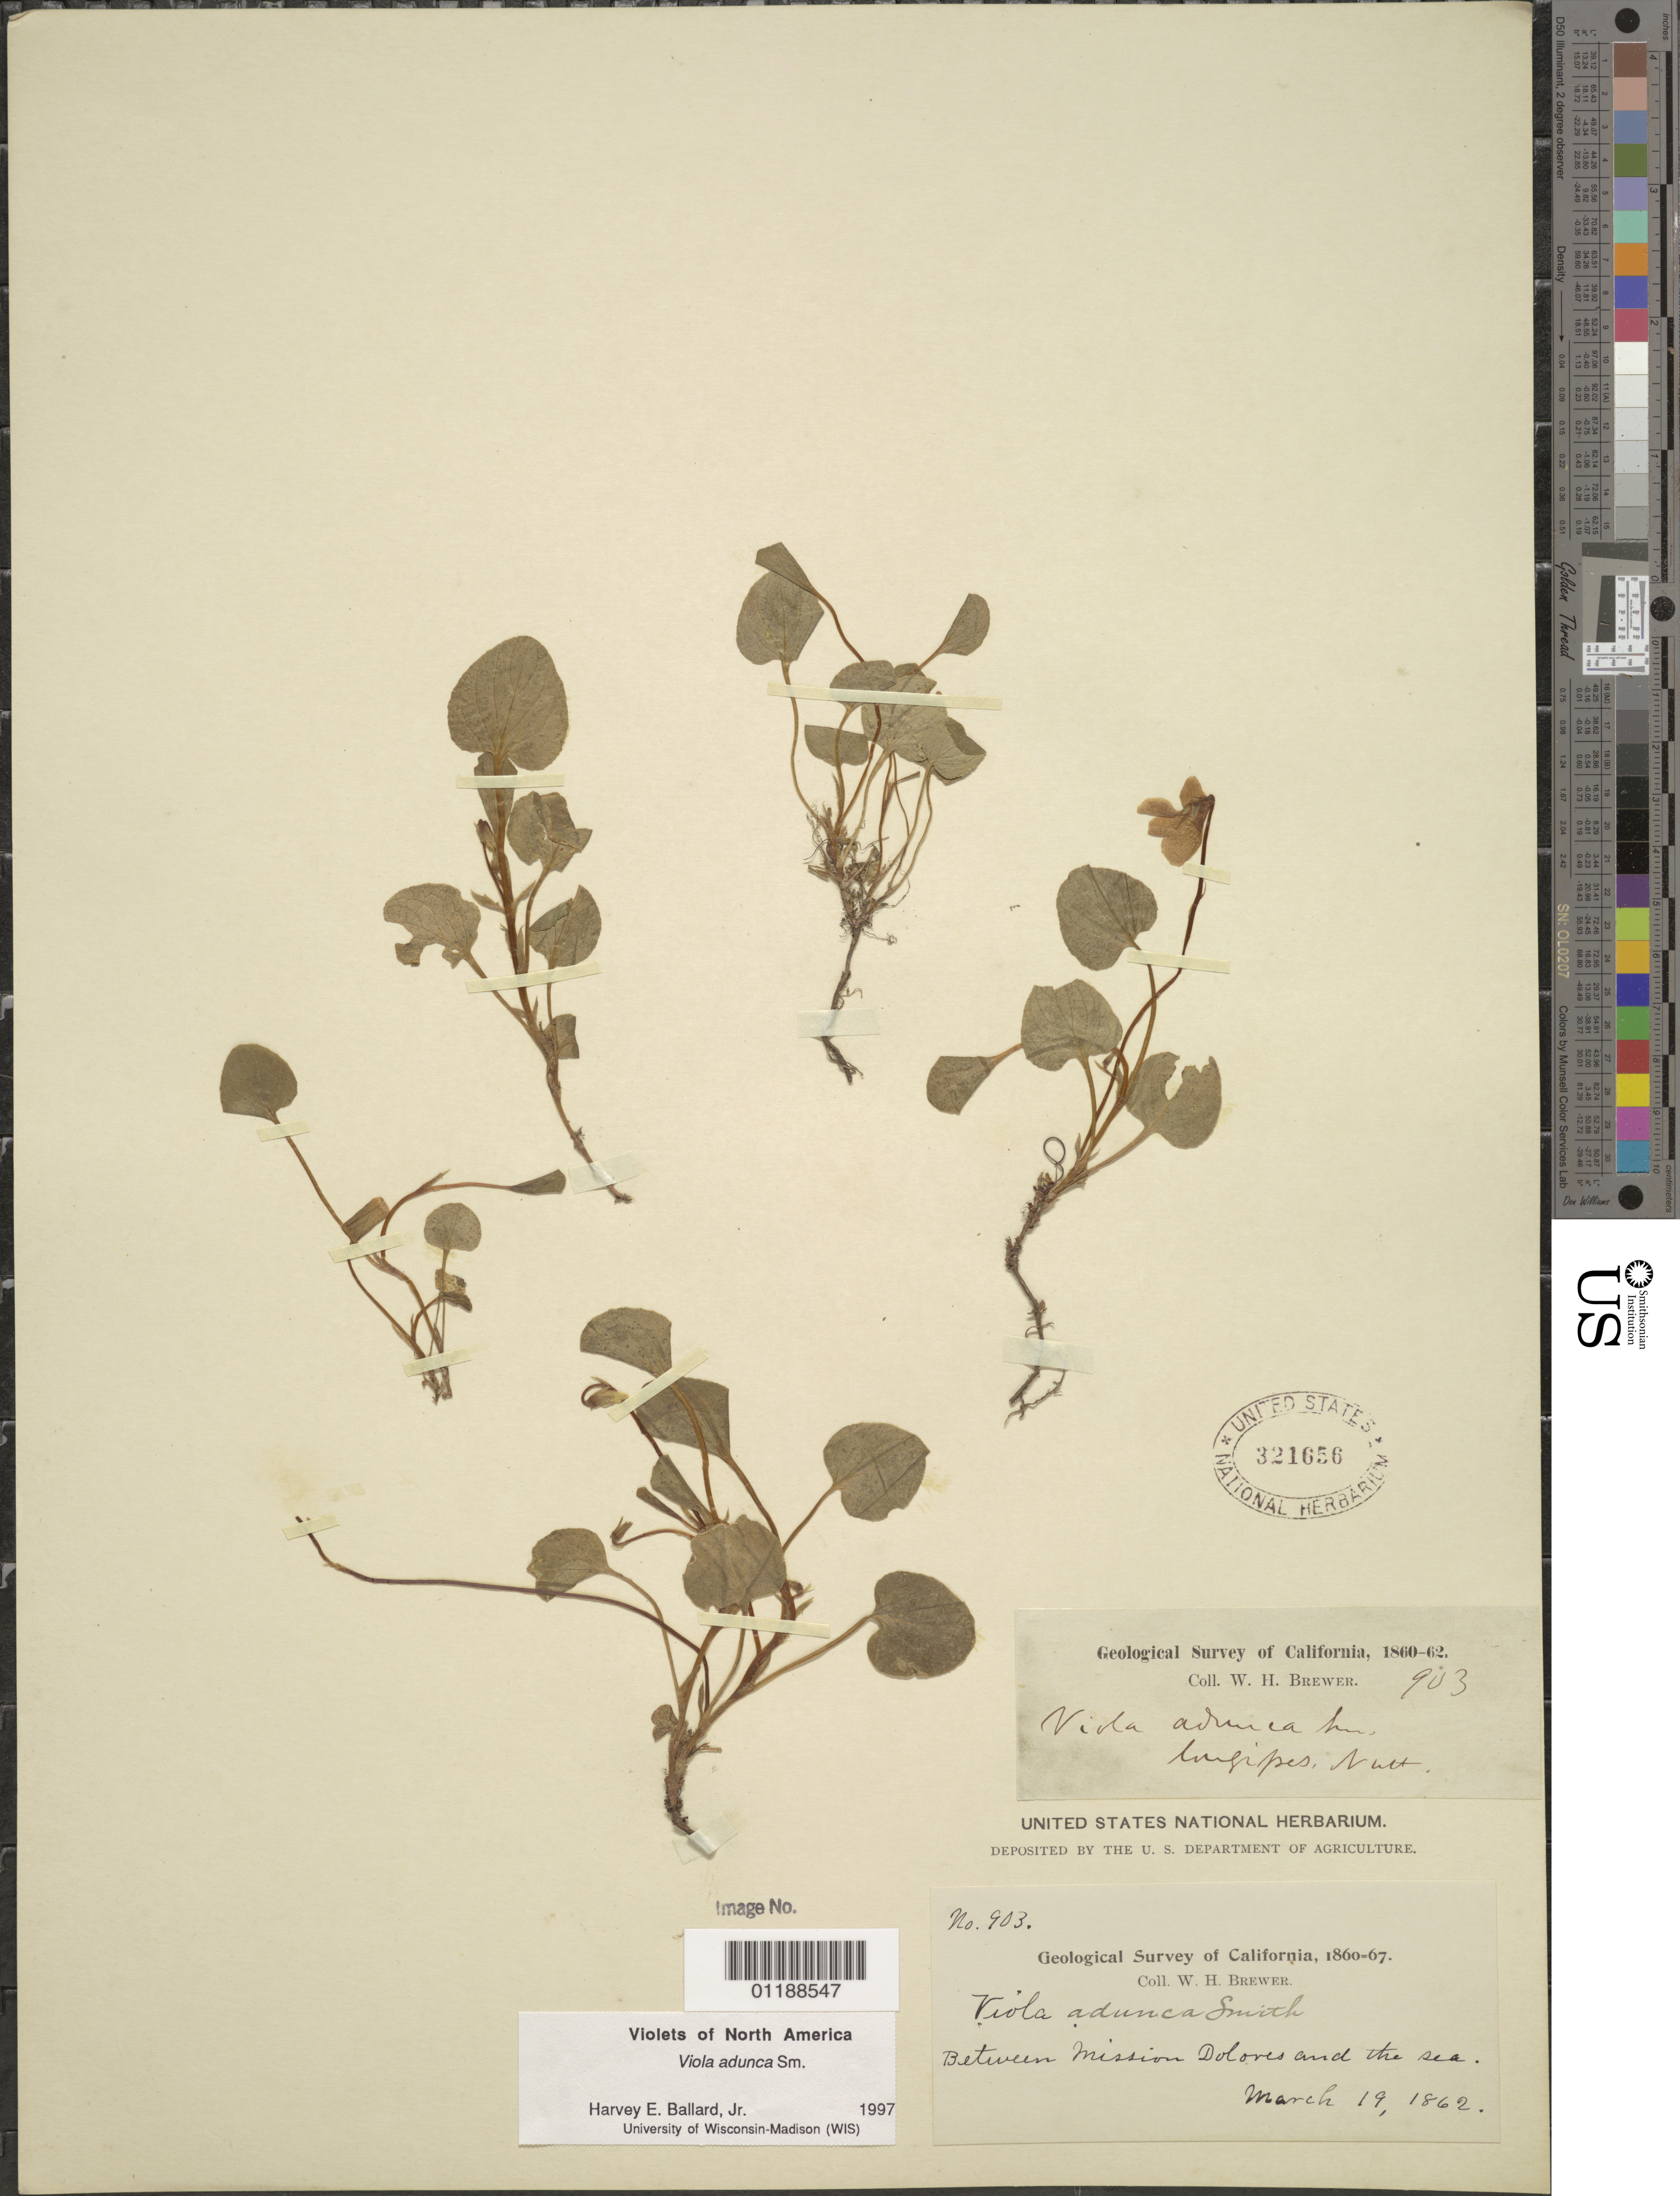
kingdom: Plantae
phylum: Tracheophyta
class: Magnoliopsida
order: Malpighiales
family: Violaceae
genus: Viola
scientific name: Viola adunca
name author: Sm.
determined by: Ballard, Harvey E.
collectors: W. H. Brewer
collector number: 903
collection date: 1862-03-19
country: United States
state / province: California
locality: Between Mission Dolores and the Sea.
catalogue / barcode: US 321656